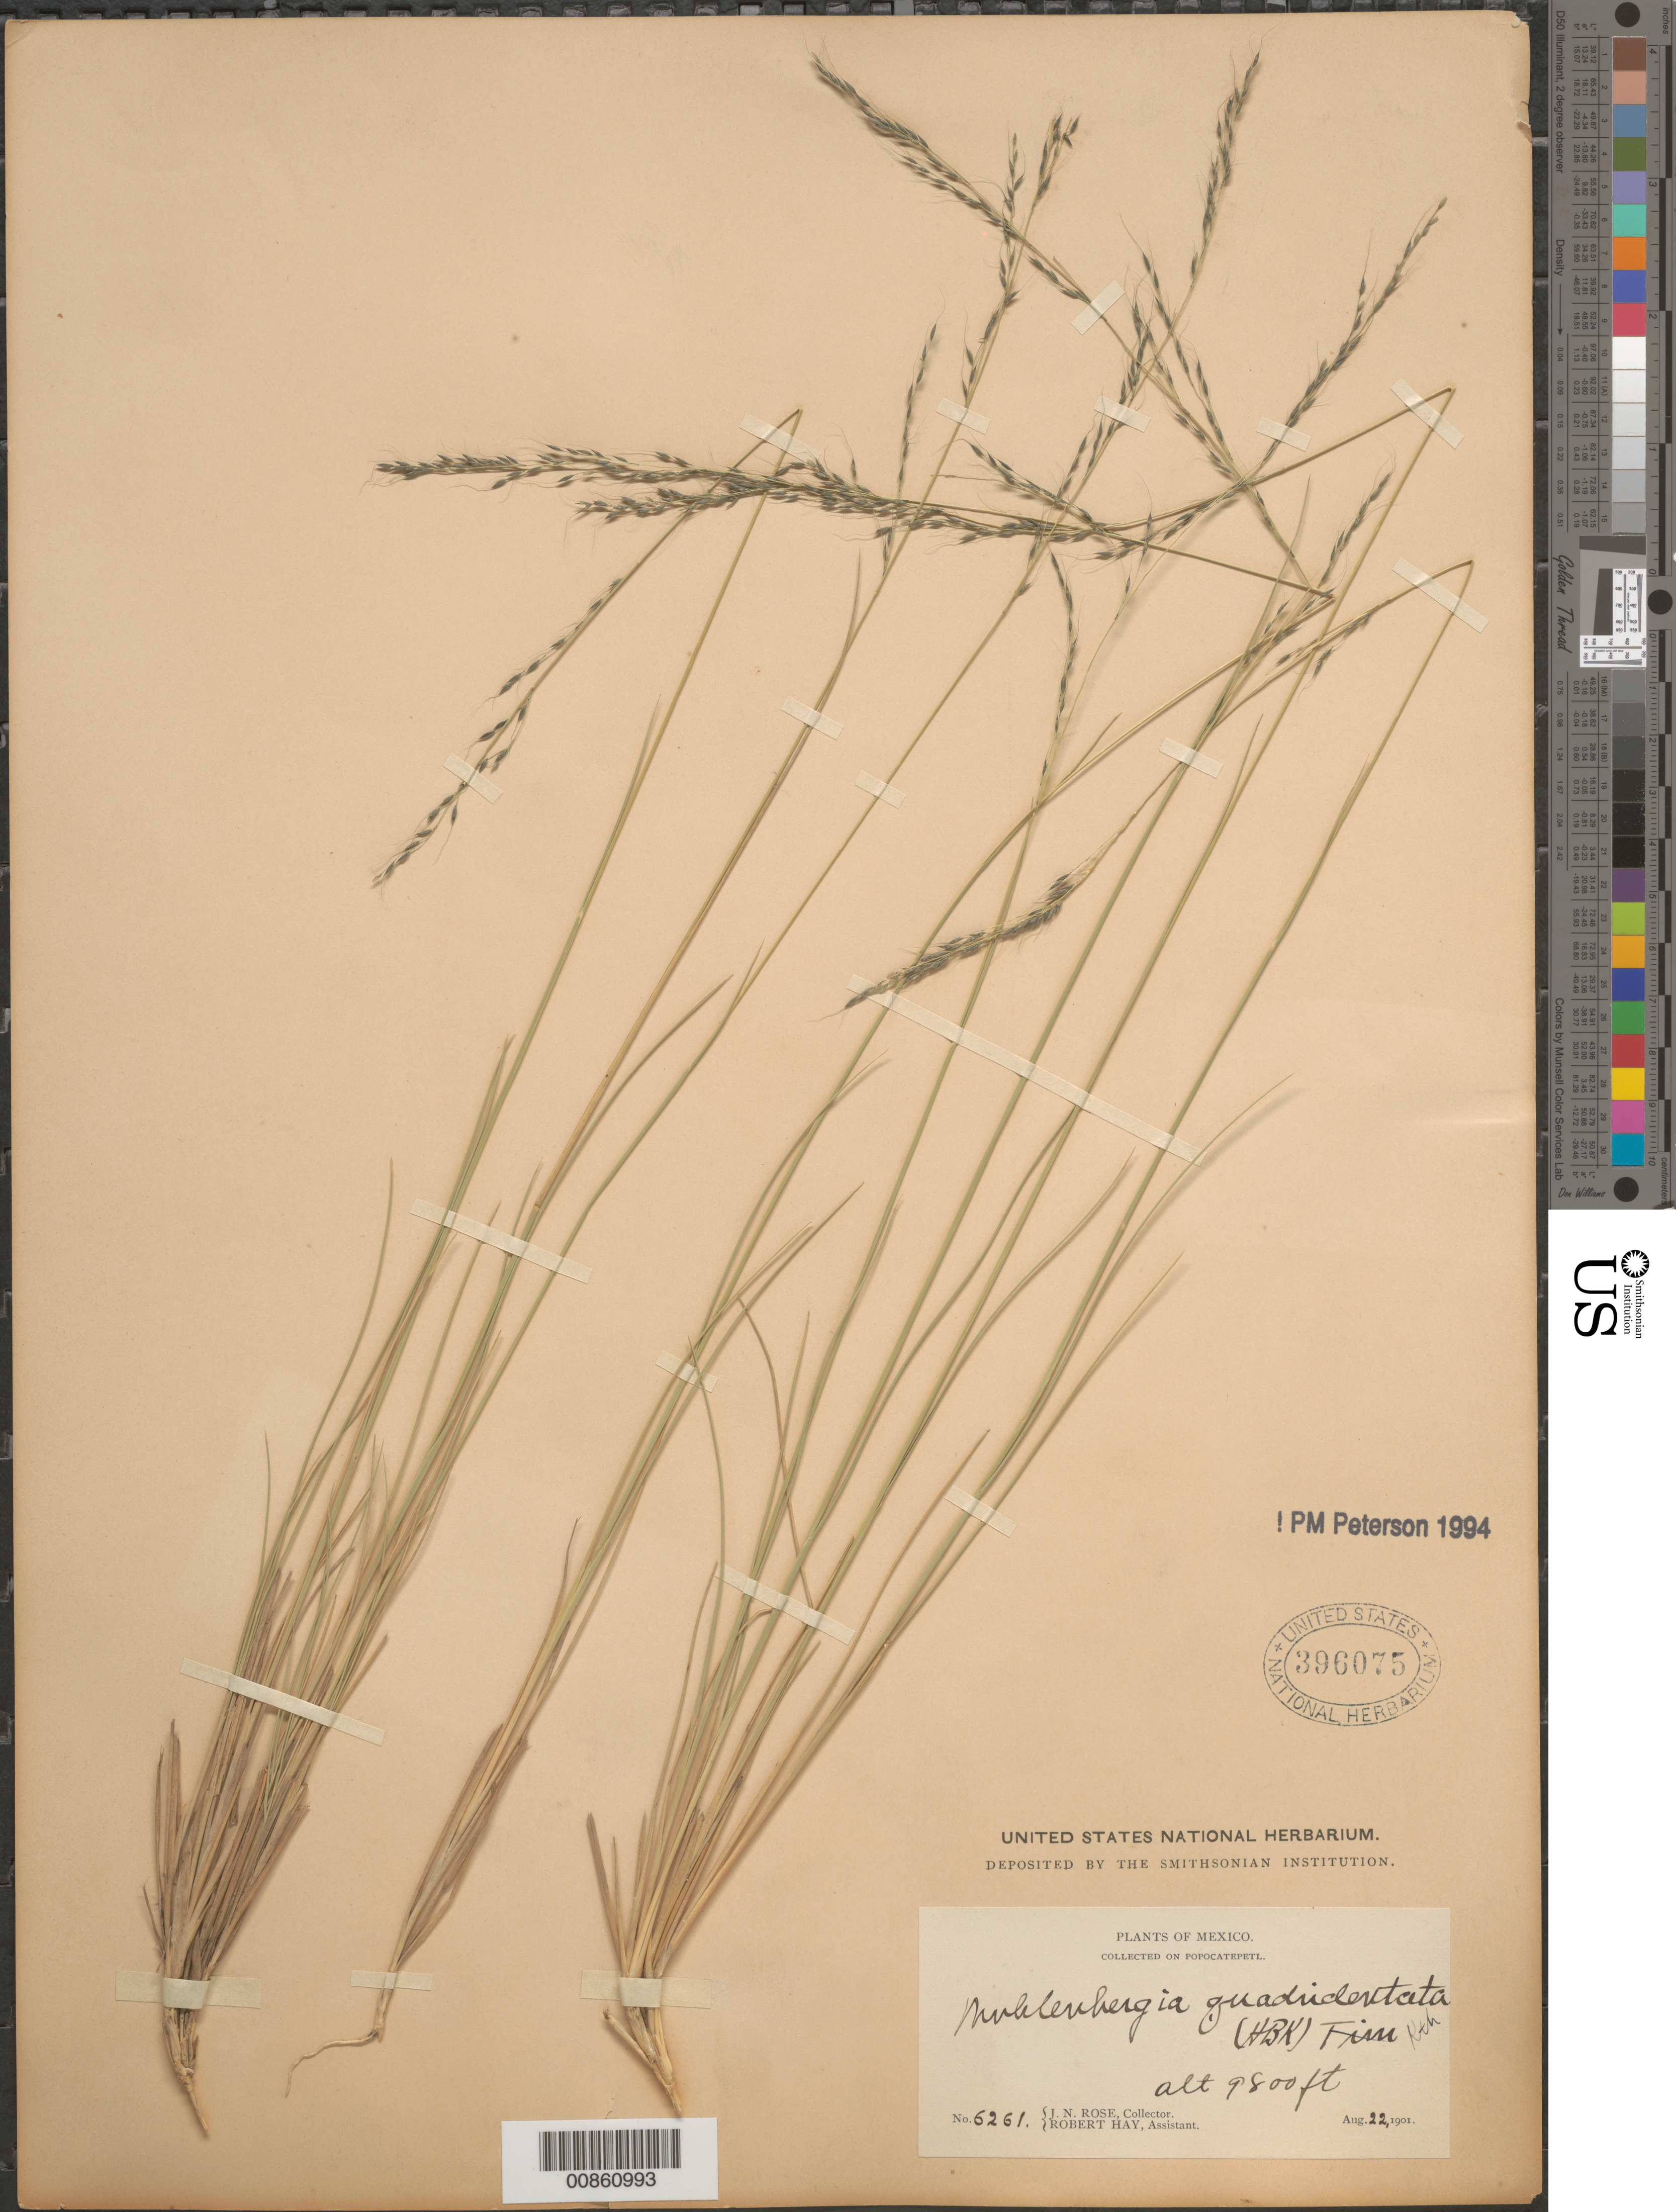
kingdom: Plantae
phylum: Tracheophyta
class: Liliopsida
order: Poales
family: Poaceae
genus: Muhlenbergia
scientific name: Muhlenbergia purpusii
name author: Mez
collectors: J. N. Rose & J. H. Painter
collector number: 6261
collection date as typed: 22 Aug 1901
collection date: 1901-08-22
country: Mexico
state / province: México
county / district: Atlautla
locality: Popocatepetl, mpio. Atlautla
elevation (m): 2987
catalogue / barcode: US 396075